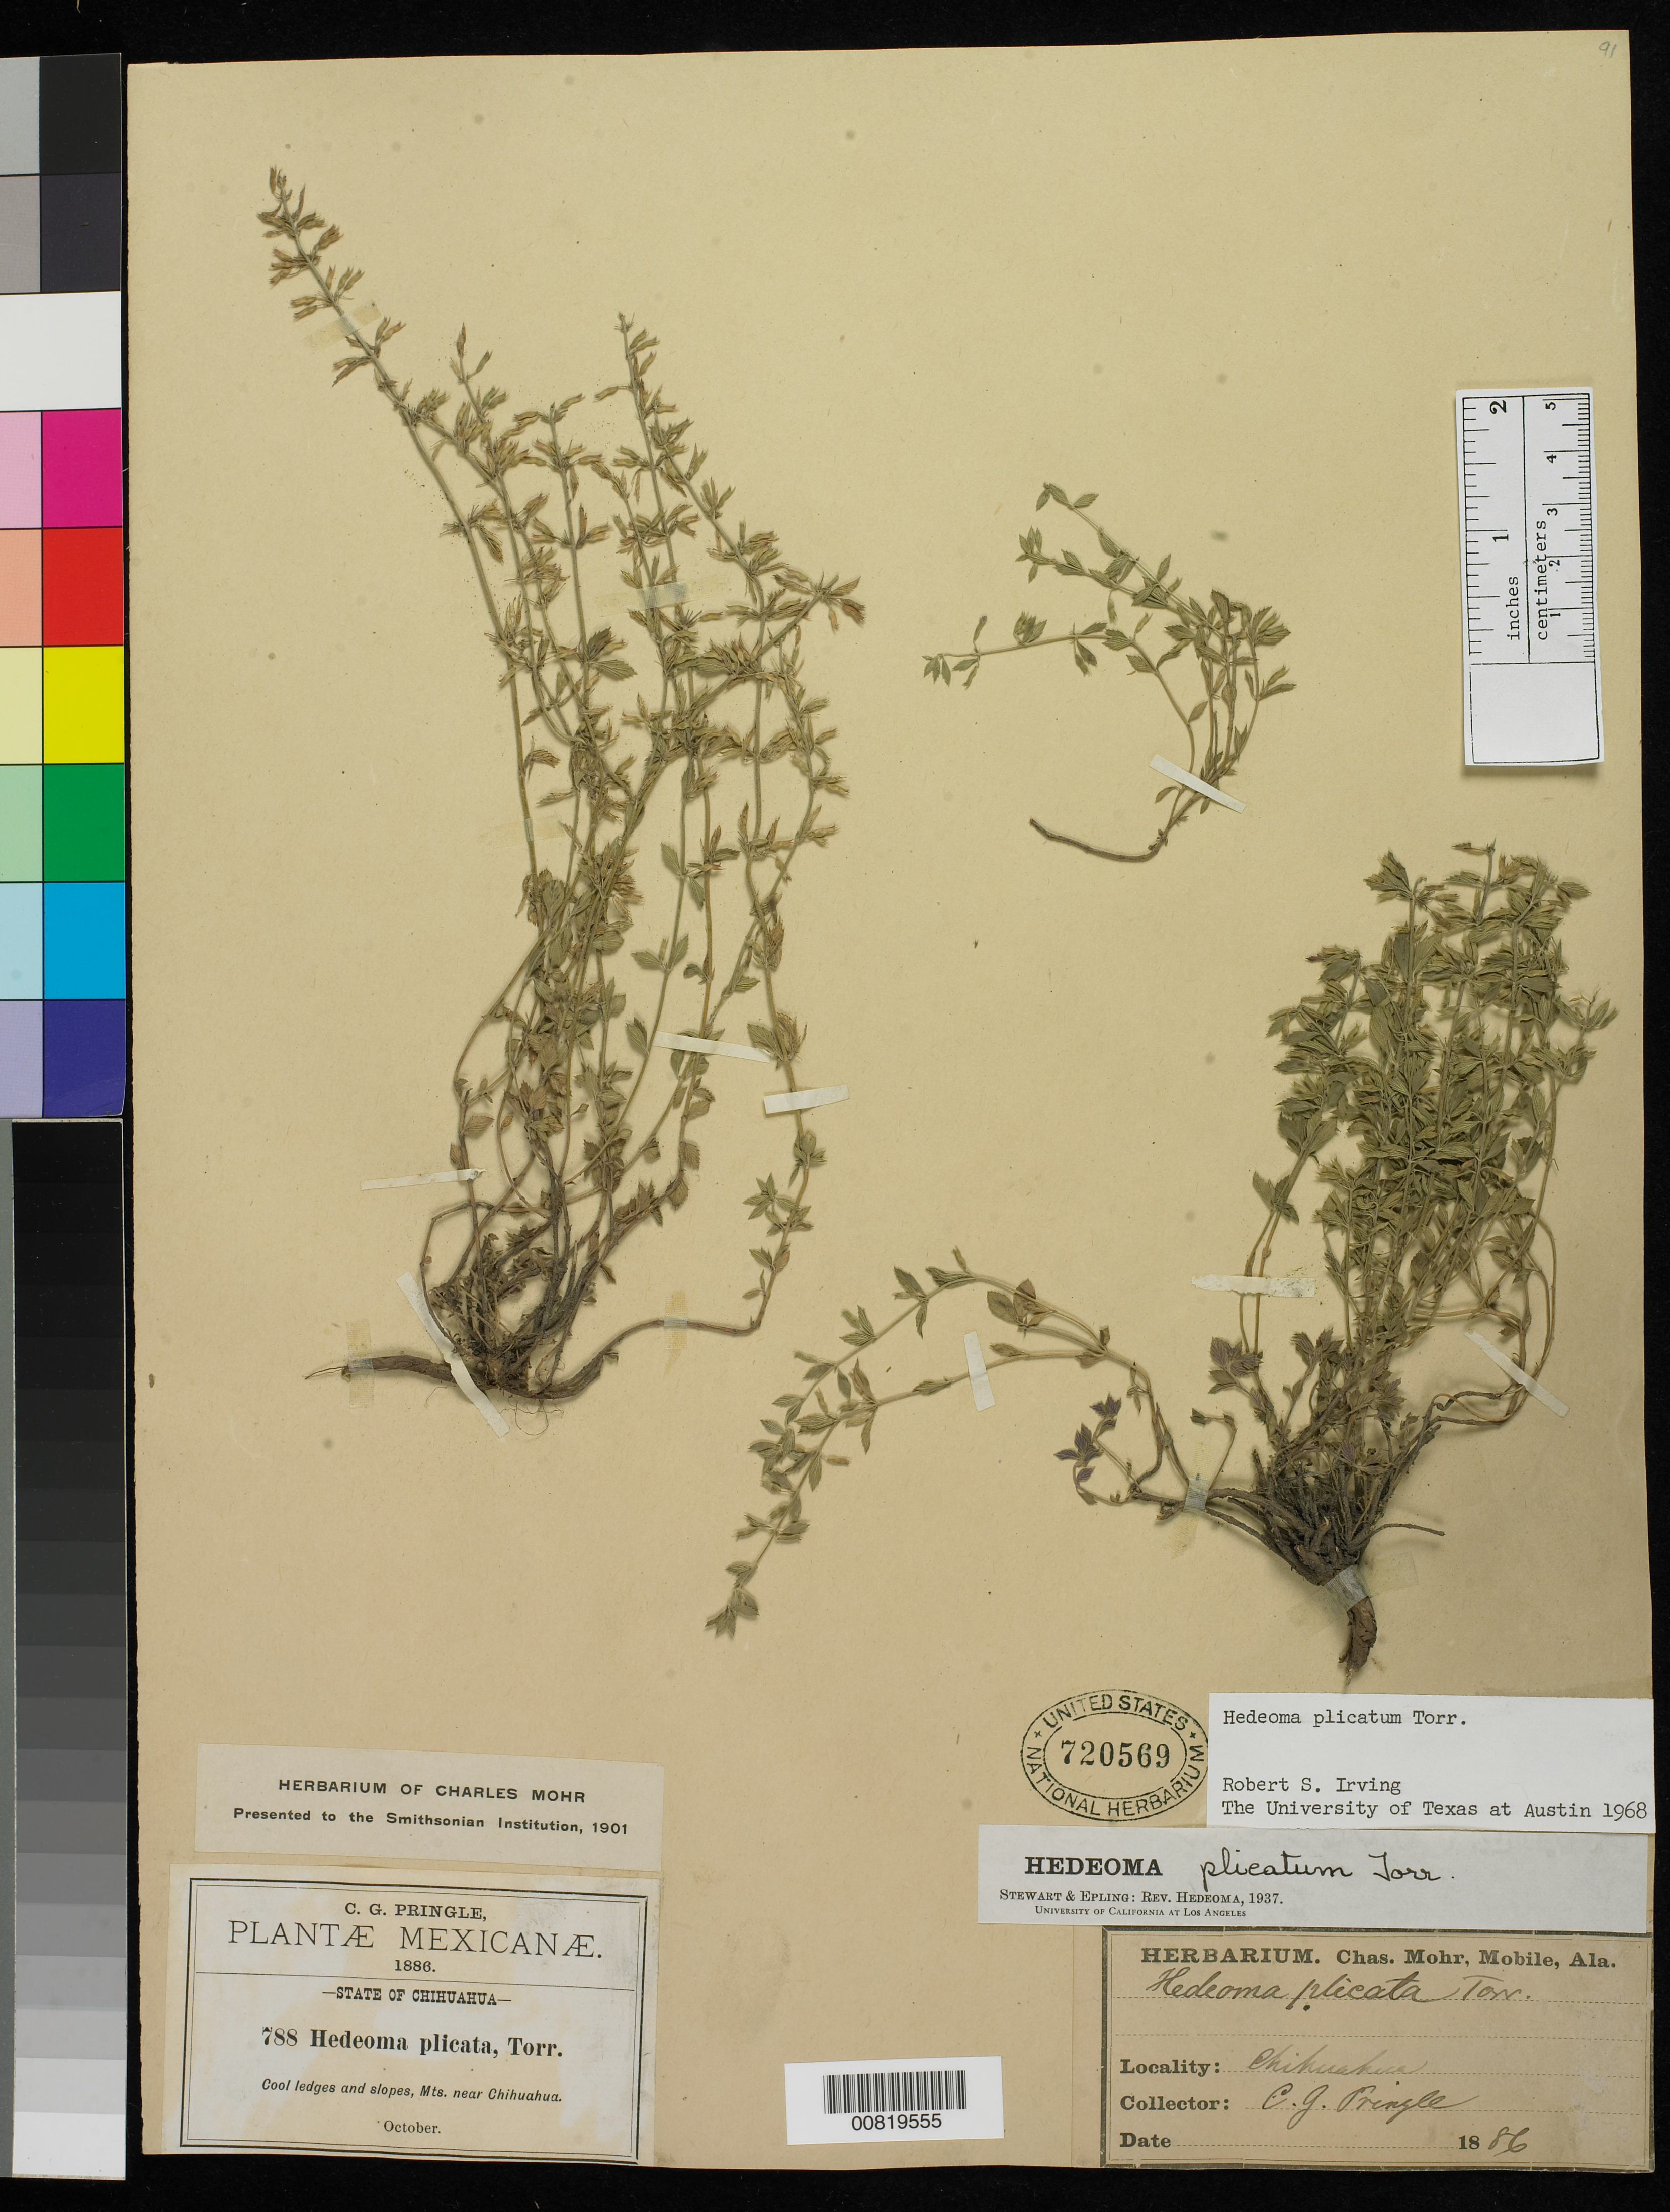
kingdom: Plantae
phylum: Tracheophyta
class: Magnoliopsida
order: Lamiales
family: Lamiaceae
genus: Hedeoma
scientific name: Hedeoma plicatum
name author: Torr. in Emory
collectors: C. G. Pringle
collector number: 788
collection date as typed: Oct 1886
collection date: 1886-10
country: Mexico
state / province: Chihuahua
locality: Mts. near Chihuahua.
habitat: Cool ledges and slopes.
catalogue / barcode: US 720569